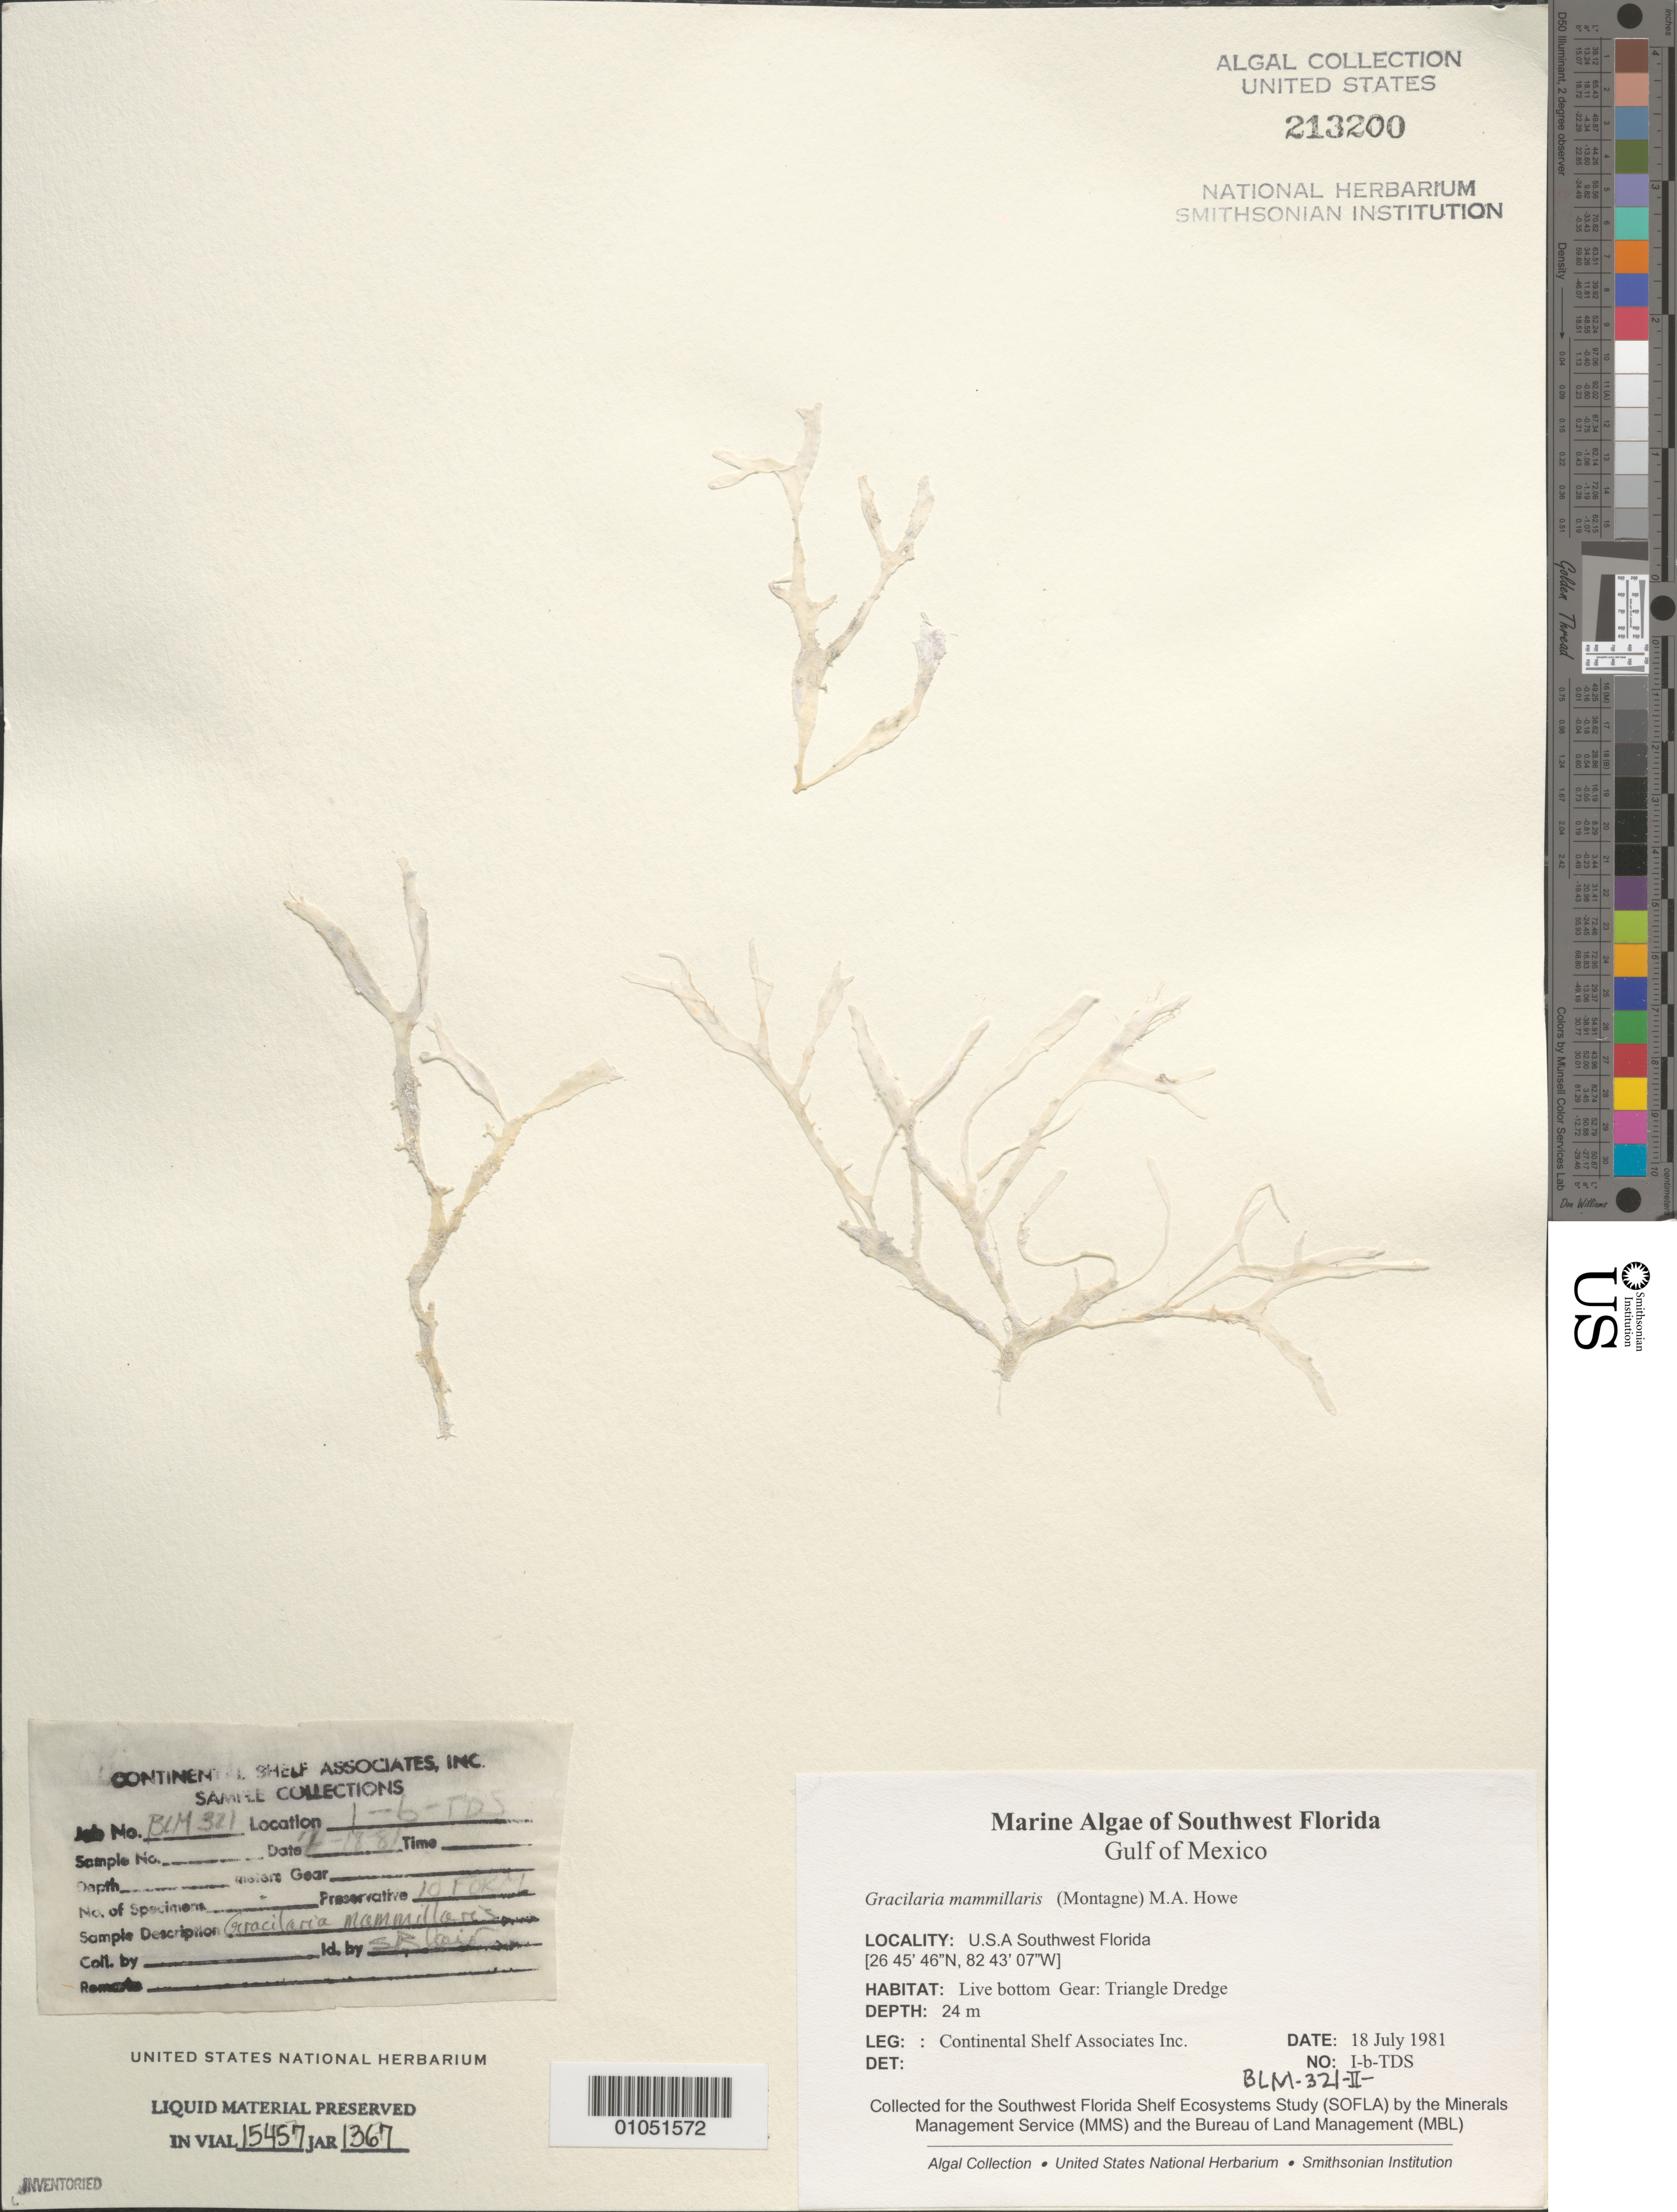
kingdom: Plantae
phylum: Rhodophyta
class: Florideophyceae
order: Gracilariales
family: Gracilariaceae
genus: Gracilaria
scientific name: Gracilaria mammillaris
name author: (Mont.) M. Howe in Britton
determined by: Blair, S. M.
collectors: Continental Shelf Associates for the MMS/BLM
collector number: BLM-321-II-1-B-TDS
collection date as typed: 18 Jul 1981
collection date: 1981-07-18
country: United States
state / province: Florida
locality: Gulf of Mexico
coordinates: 26 45'46"N, 82 43'07"W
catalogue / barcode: US 213200